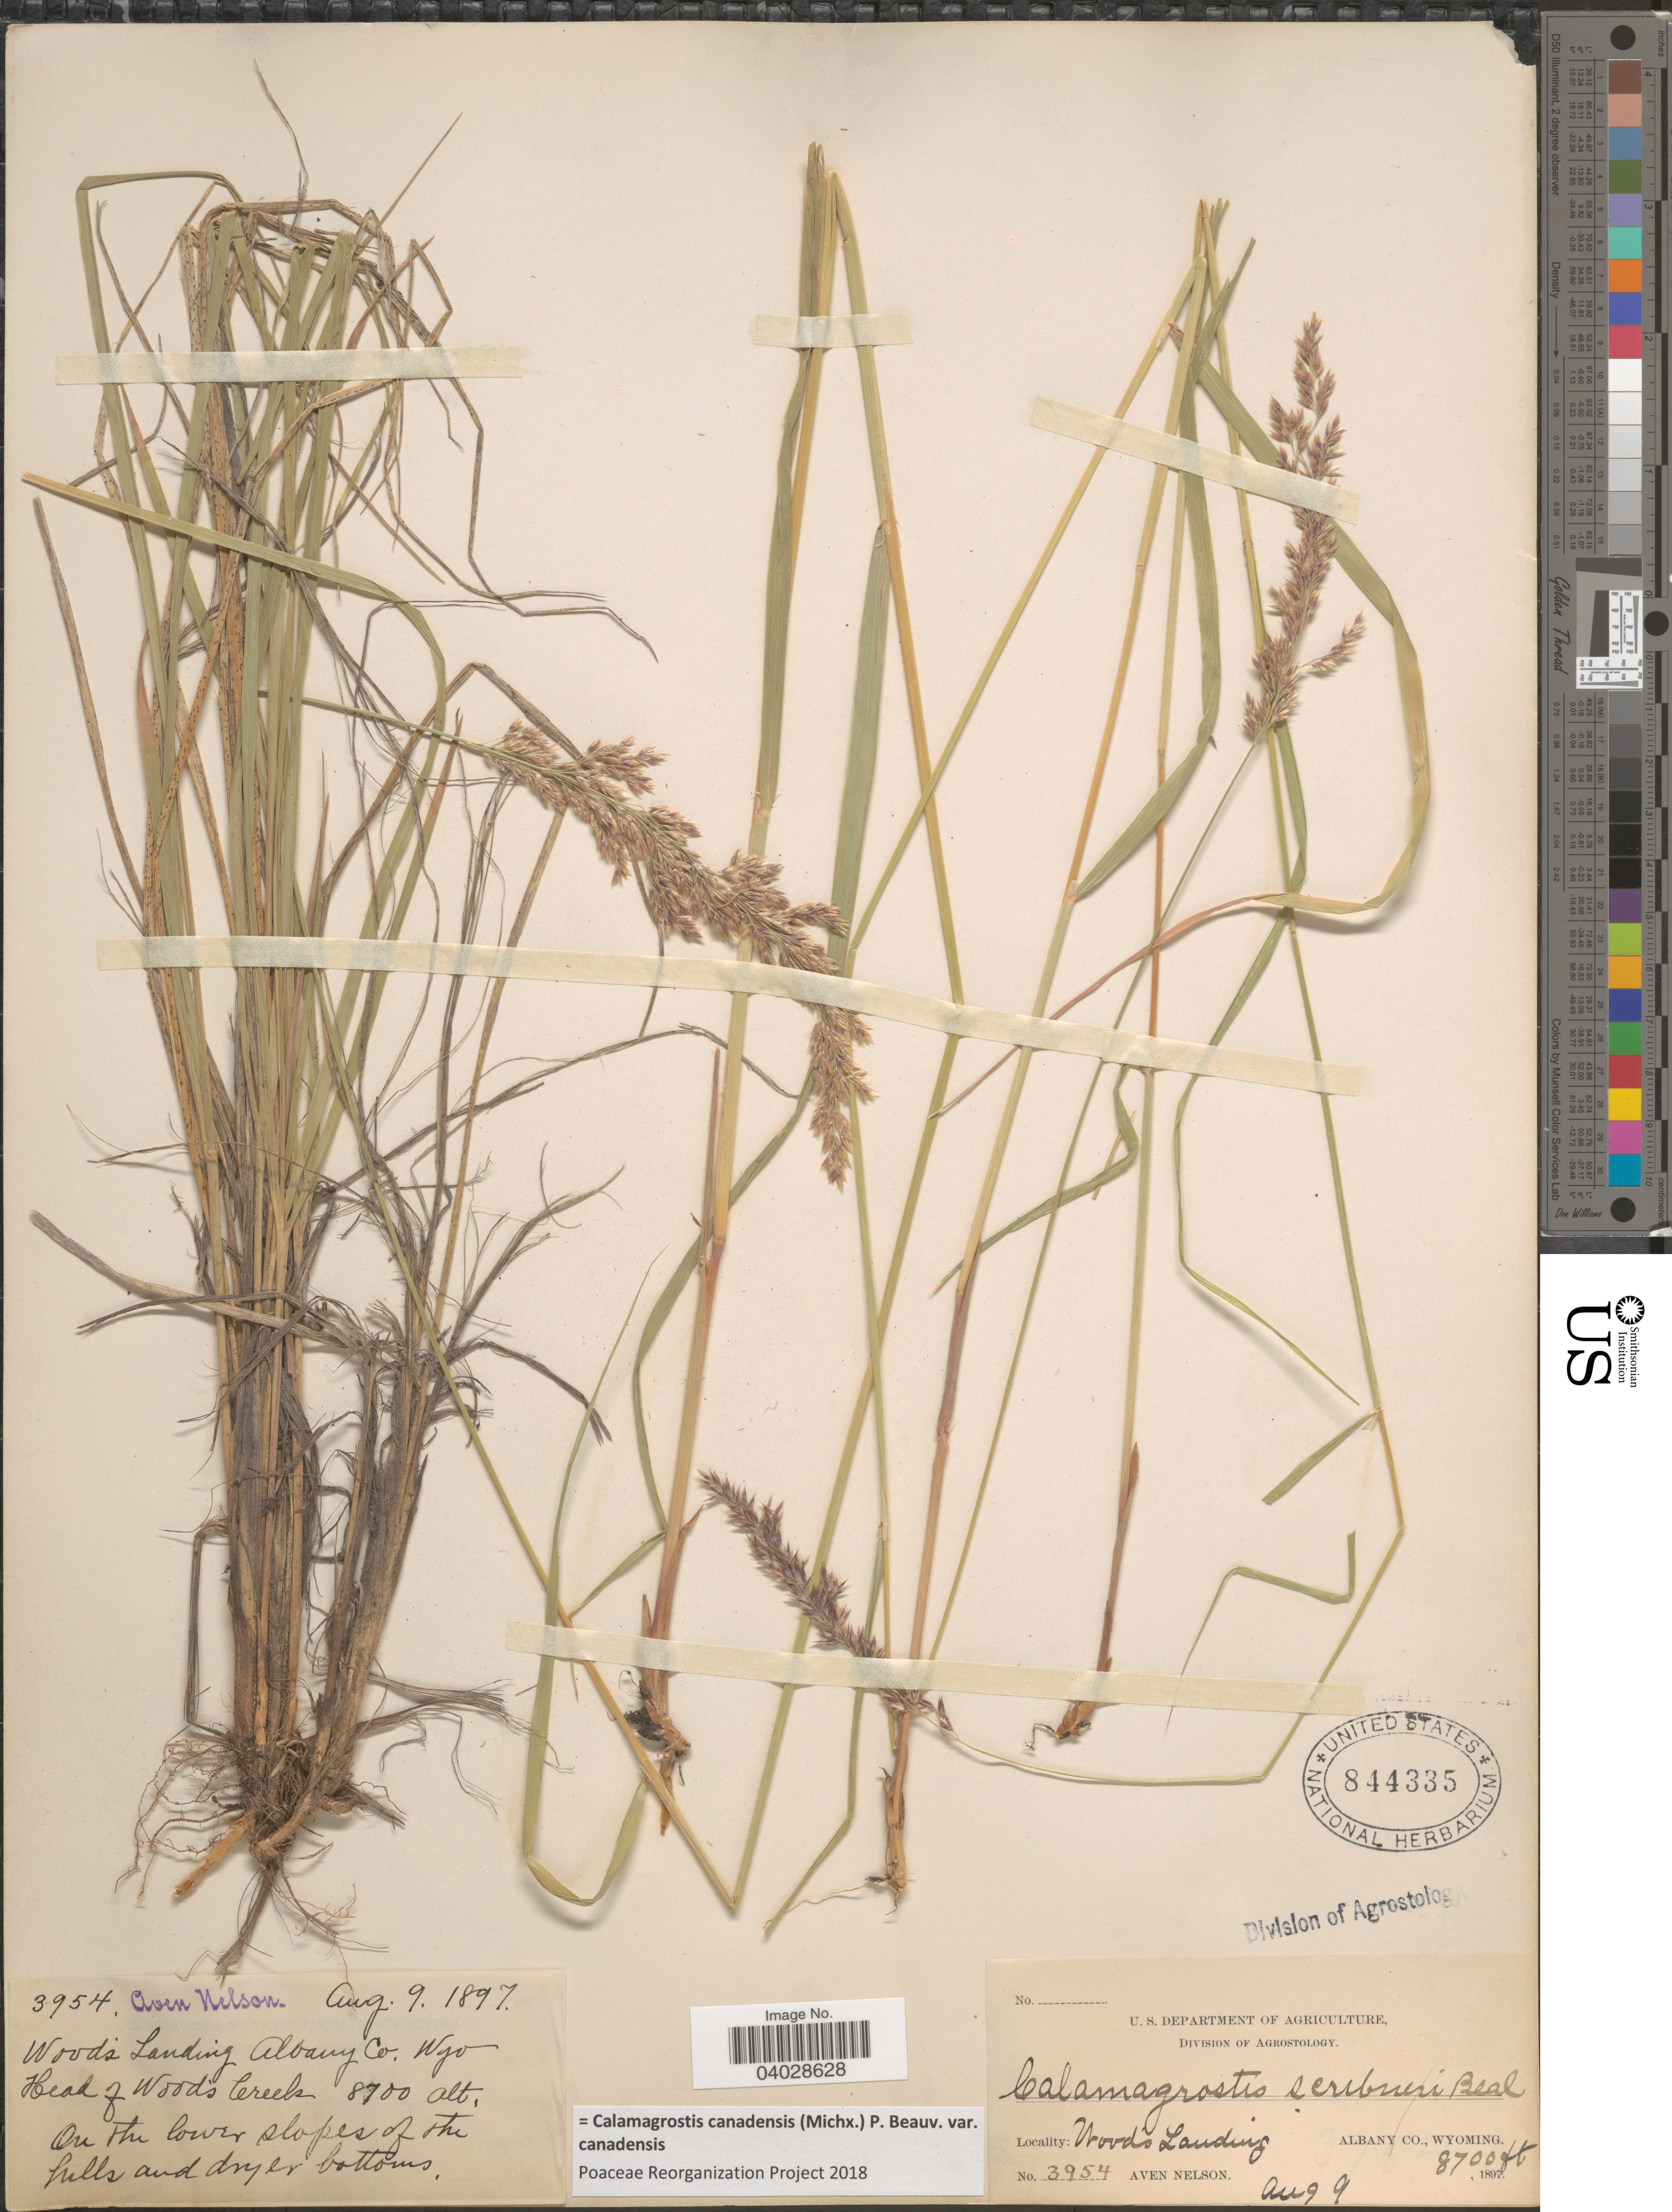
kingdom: Plantae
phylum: Tracheophyta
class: Liliopsida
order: Poales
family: Poaceae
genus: Calamagrostis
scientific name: Calamagrostis canadensis var. canadensis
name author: (Michx.) P. Beauv.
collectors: A. Nelson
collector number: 3954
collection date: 1897-08-09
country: United States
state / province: Wyoming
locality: Woods Landing Albany Co. Head of Woods Creek. On the lower slopes of the hills and dryer bottoms.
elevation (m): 2652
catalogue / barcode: US 844335